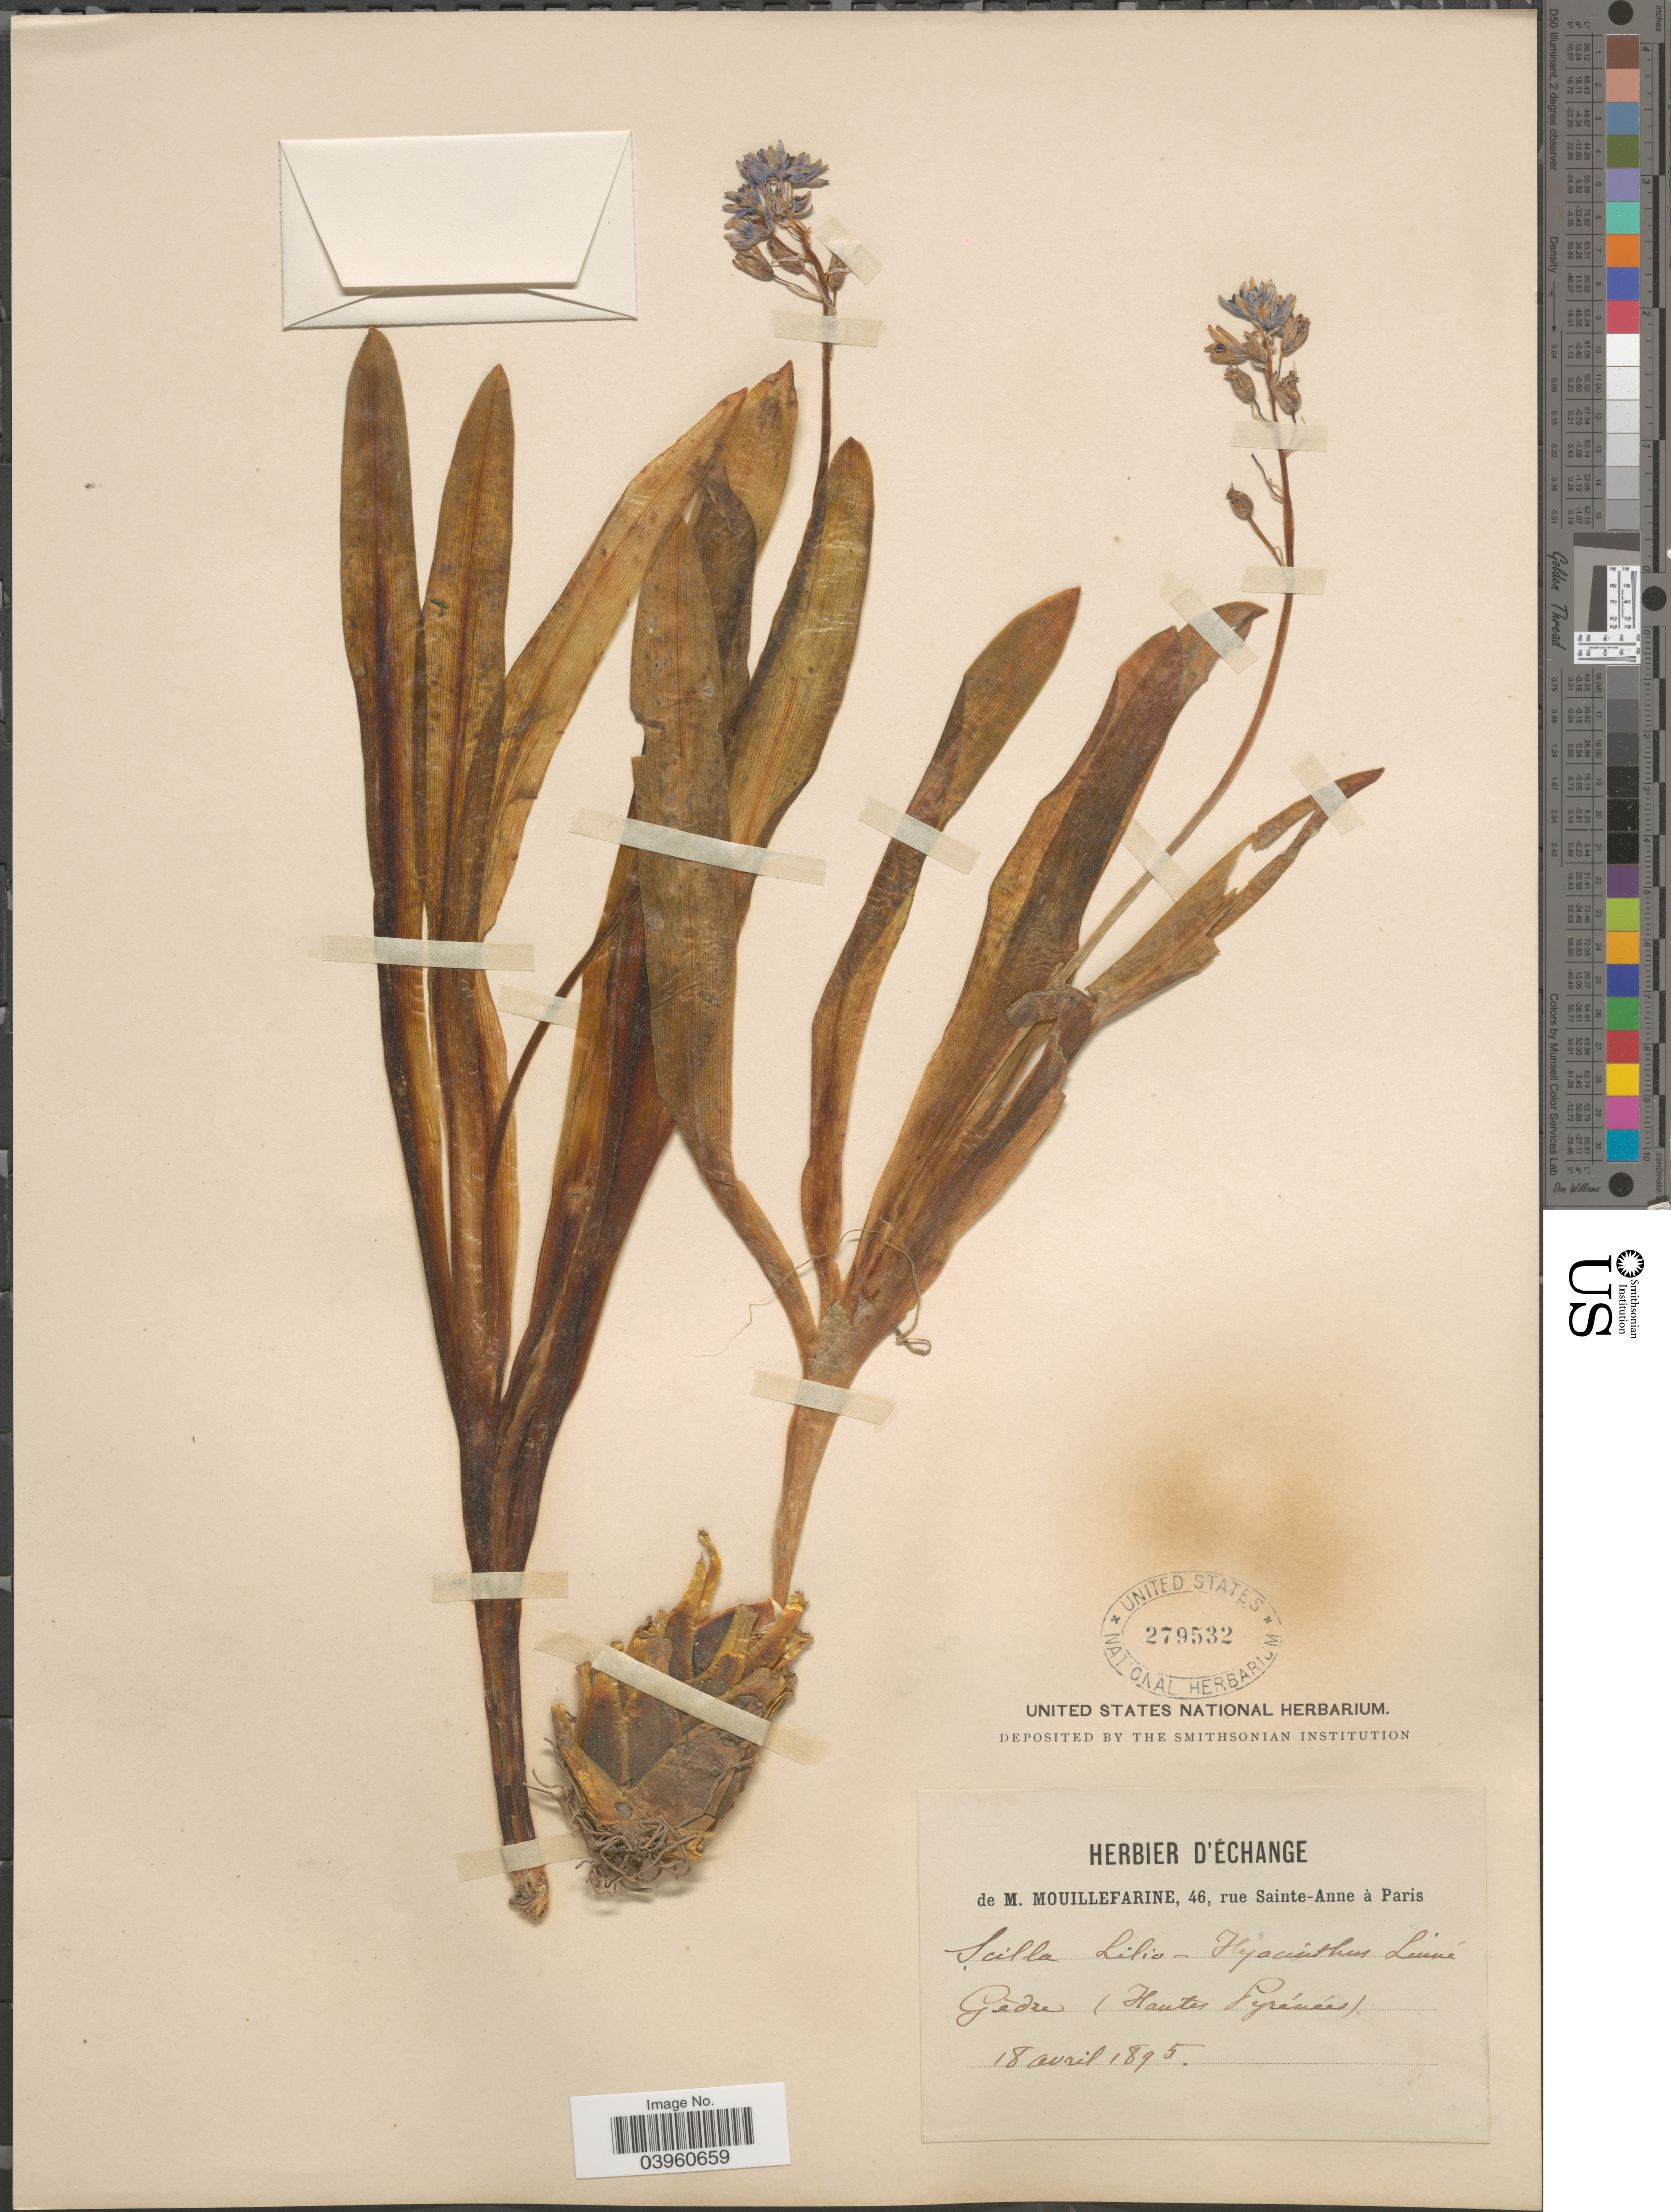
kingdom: Plantae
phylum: Tracheophyta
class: Liliopsida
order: Asparagales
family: Asparagaceae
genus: Scilla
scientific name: Scilla lilio-hyacinthus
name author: L.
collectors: M. De Mouillefarine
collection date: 1895-04-18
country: France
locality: Gédre (Hautes Pyrénées).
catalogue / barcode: US 279532